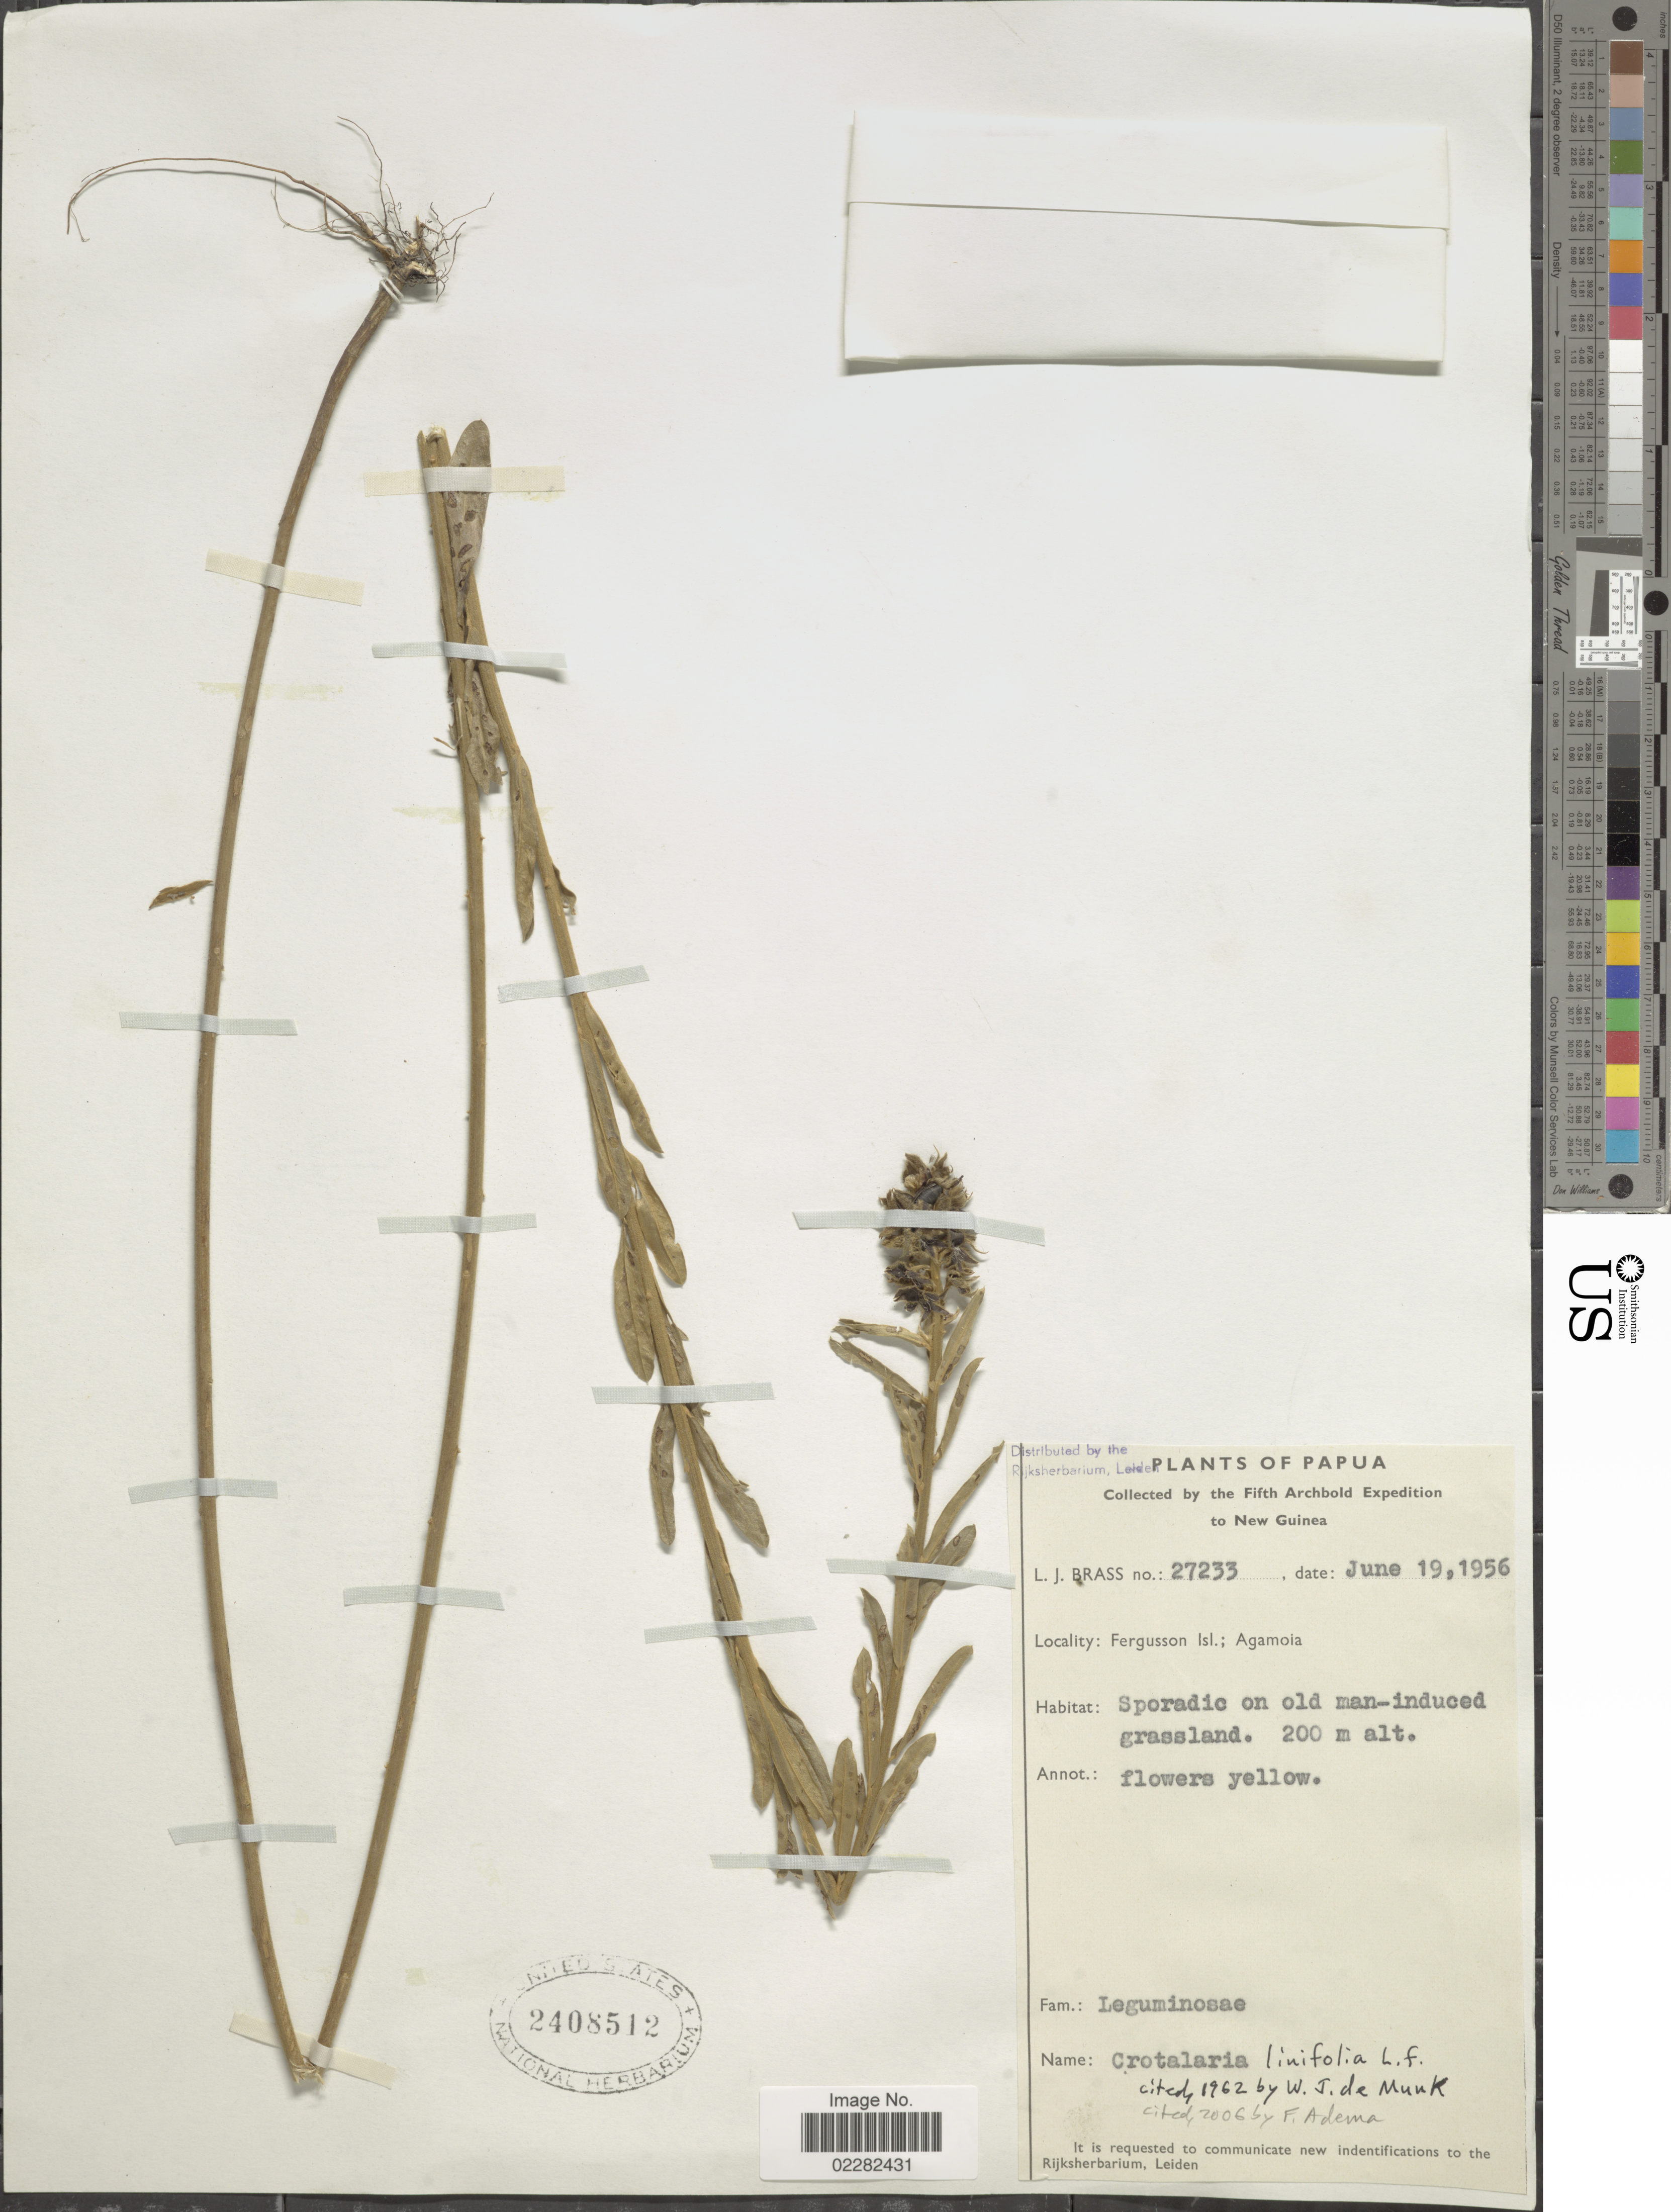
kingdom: Plantae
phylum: Tracheophyta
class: Magnoliopsida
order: Fabales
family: Fabaceae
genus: Crotalaria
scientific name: Crotalaria linifolia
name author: L. f.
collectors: L. J. Brass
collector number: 27233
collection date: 1956-06-19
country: Papua New Guinea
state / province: Milne Bay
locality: Papua, Fergusson Isl.: Agamoia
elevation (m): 200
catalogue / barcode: US 2408512